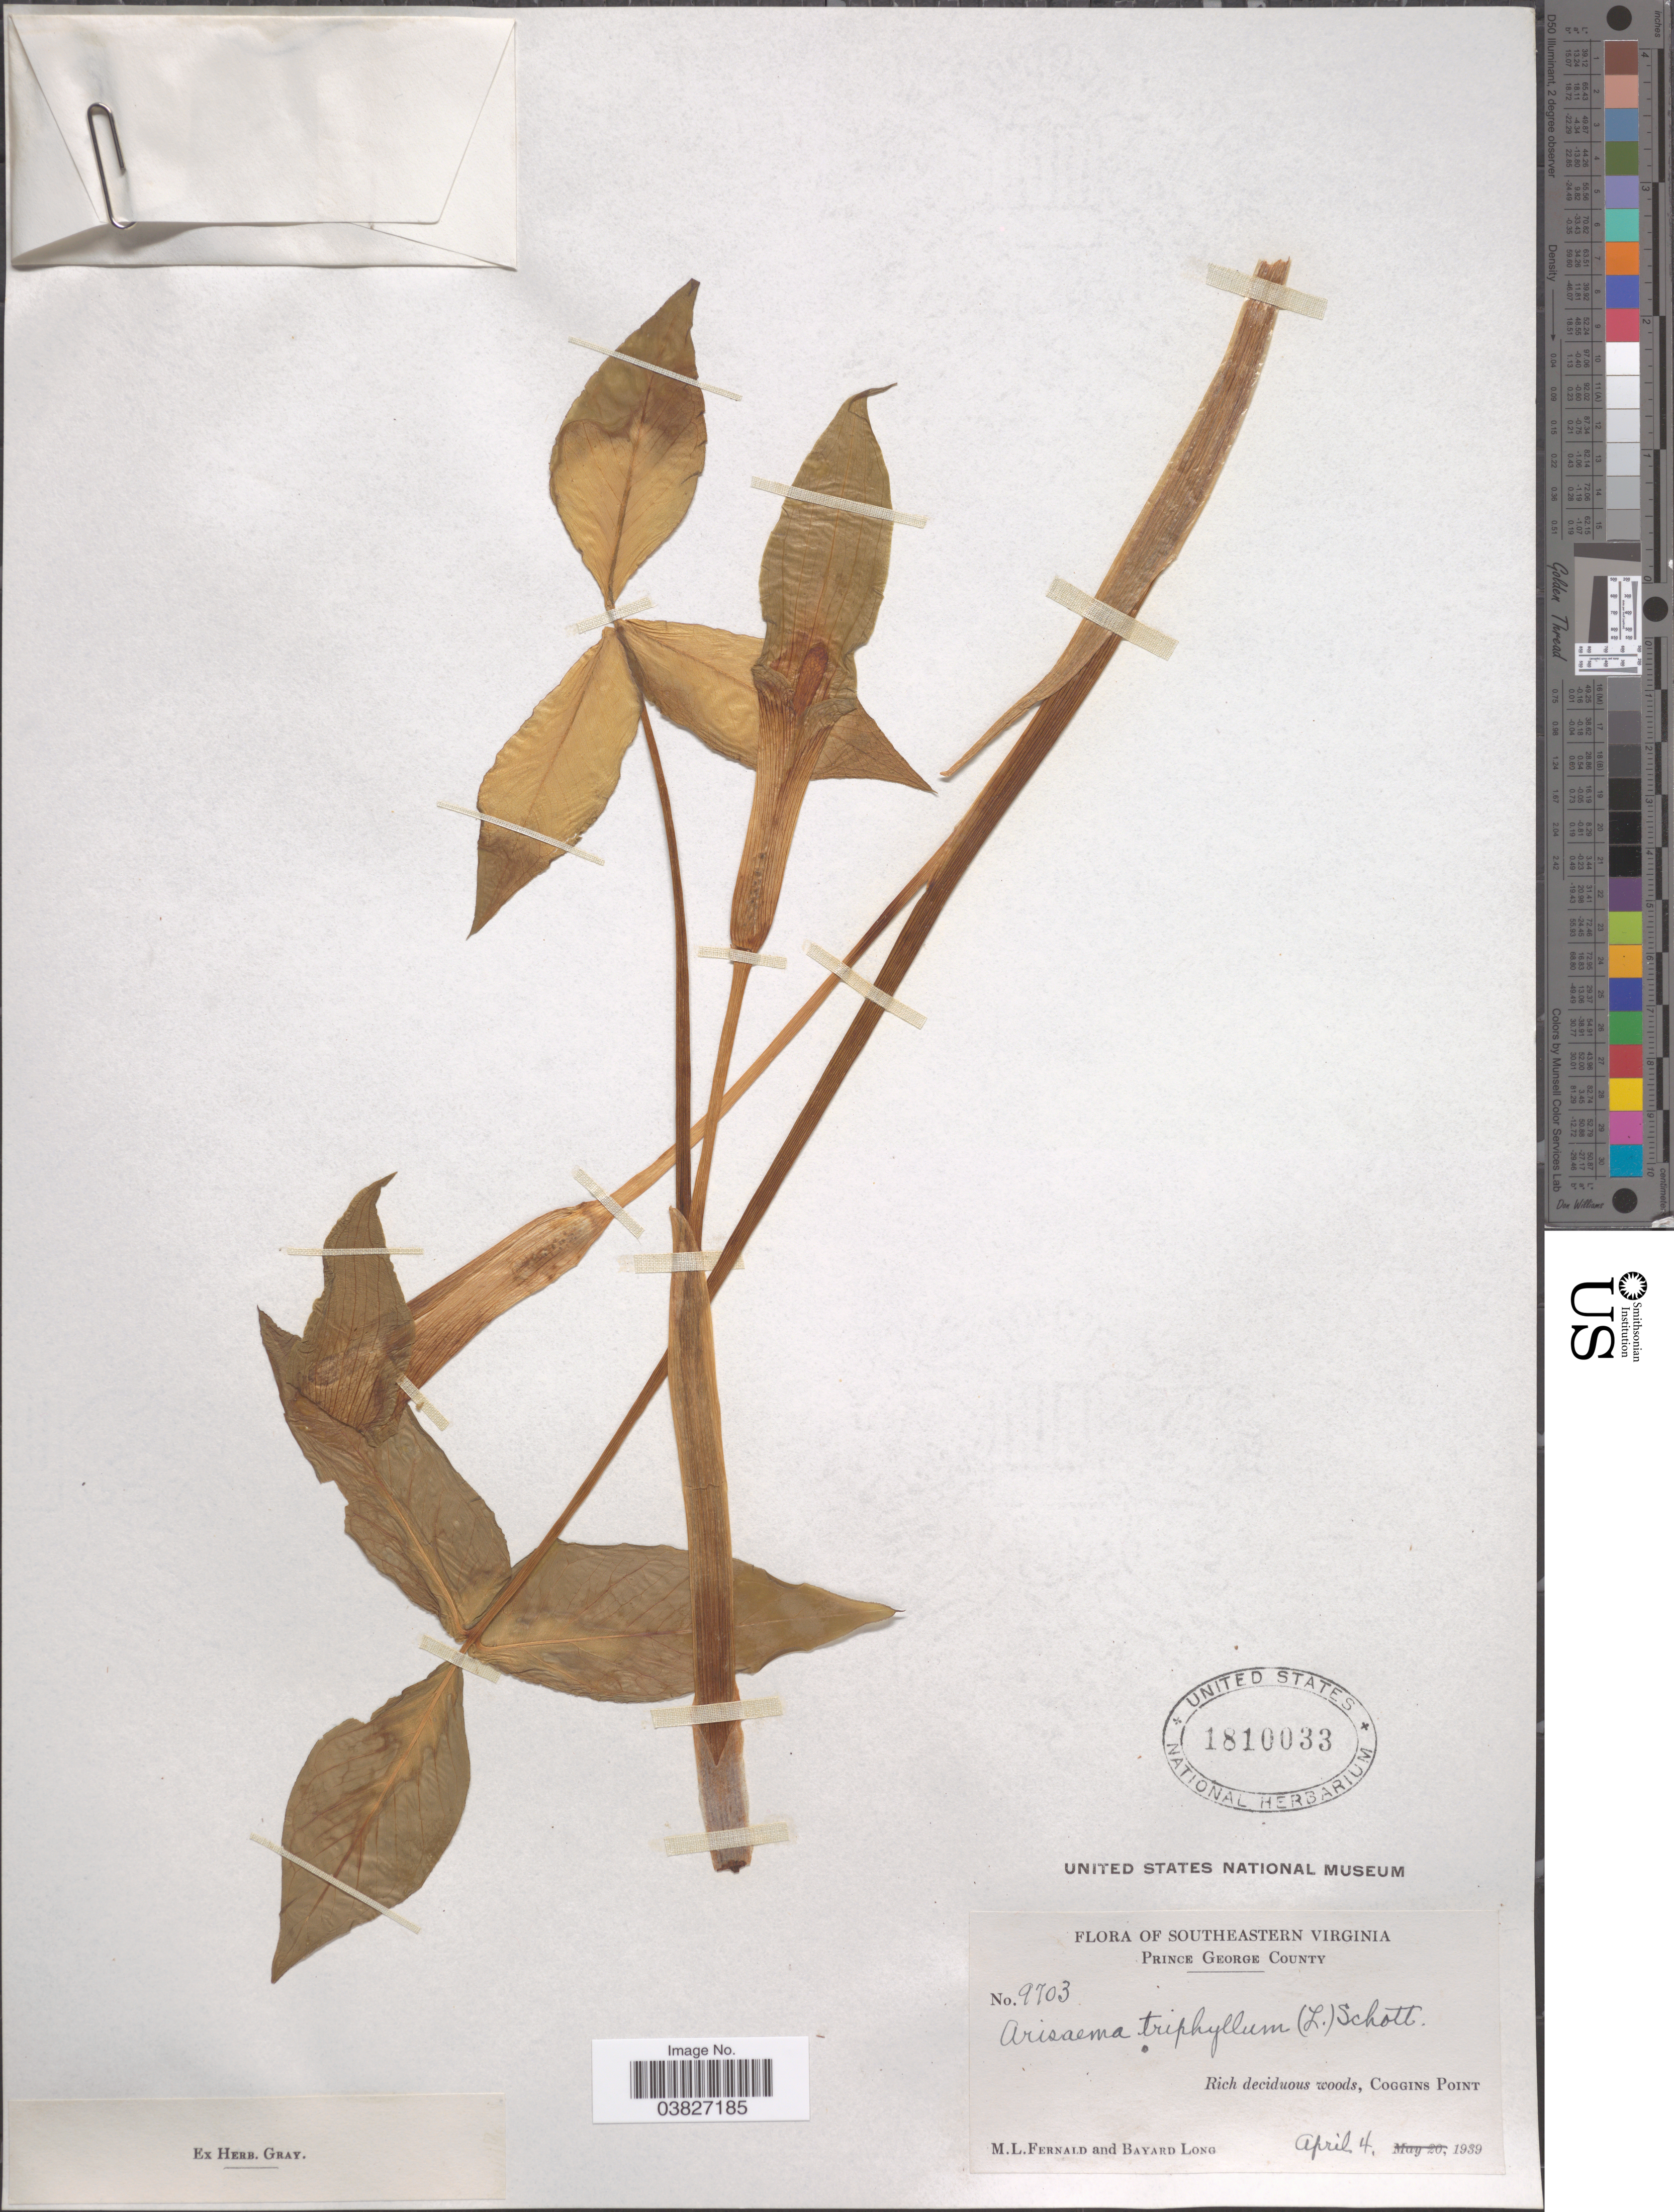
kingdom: Plantae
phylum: Tracheophyta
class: Liliopsida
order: Alismatales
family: Araceae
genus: Arisaema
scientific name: Arisaema triphyllum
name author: (L.) Schott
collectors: M. L. Fernald & B. Long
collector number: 9703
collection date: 1939-04-04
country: United States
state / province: Virginia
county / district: Prince George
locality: Southeastern Virginia. Prince George County. Coggins Point.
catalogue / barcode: US 1810033